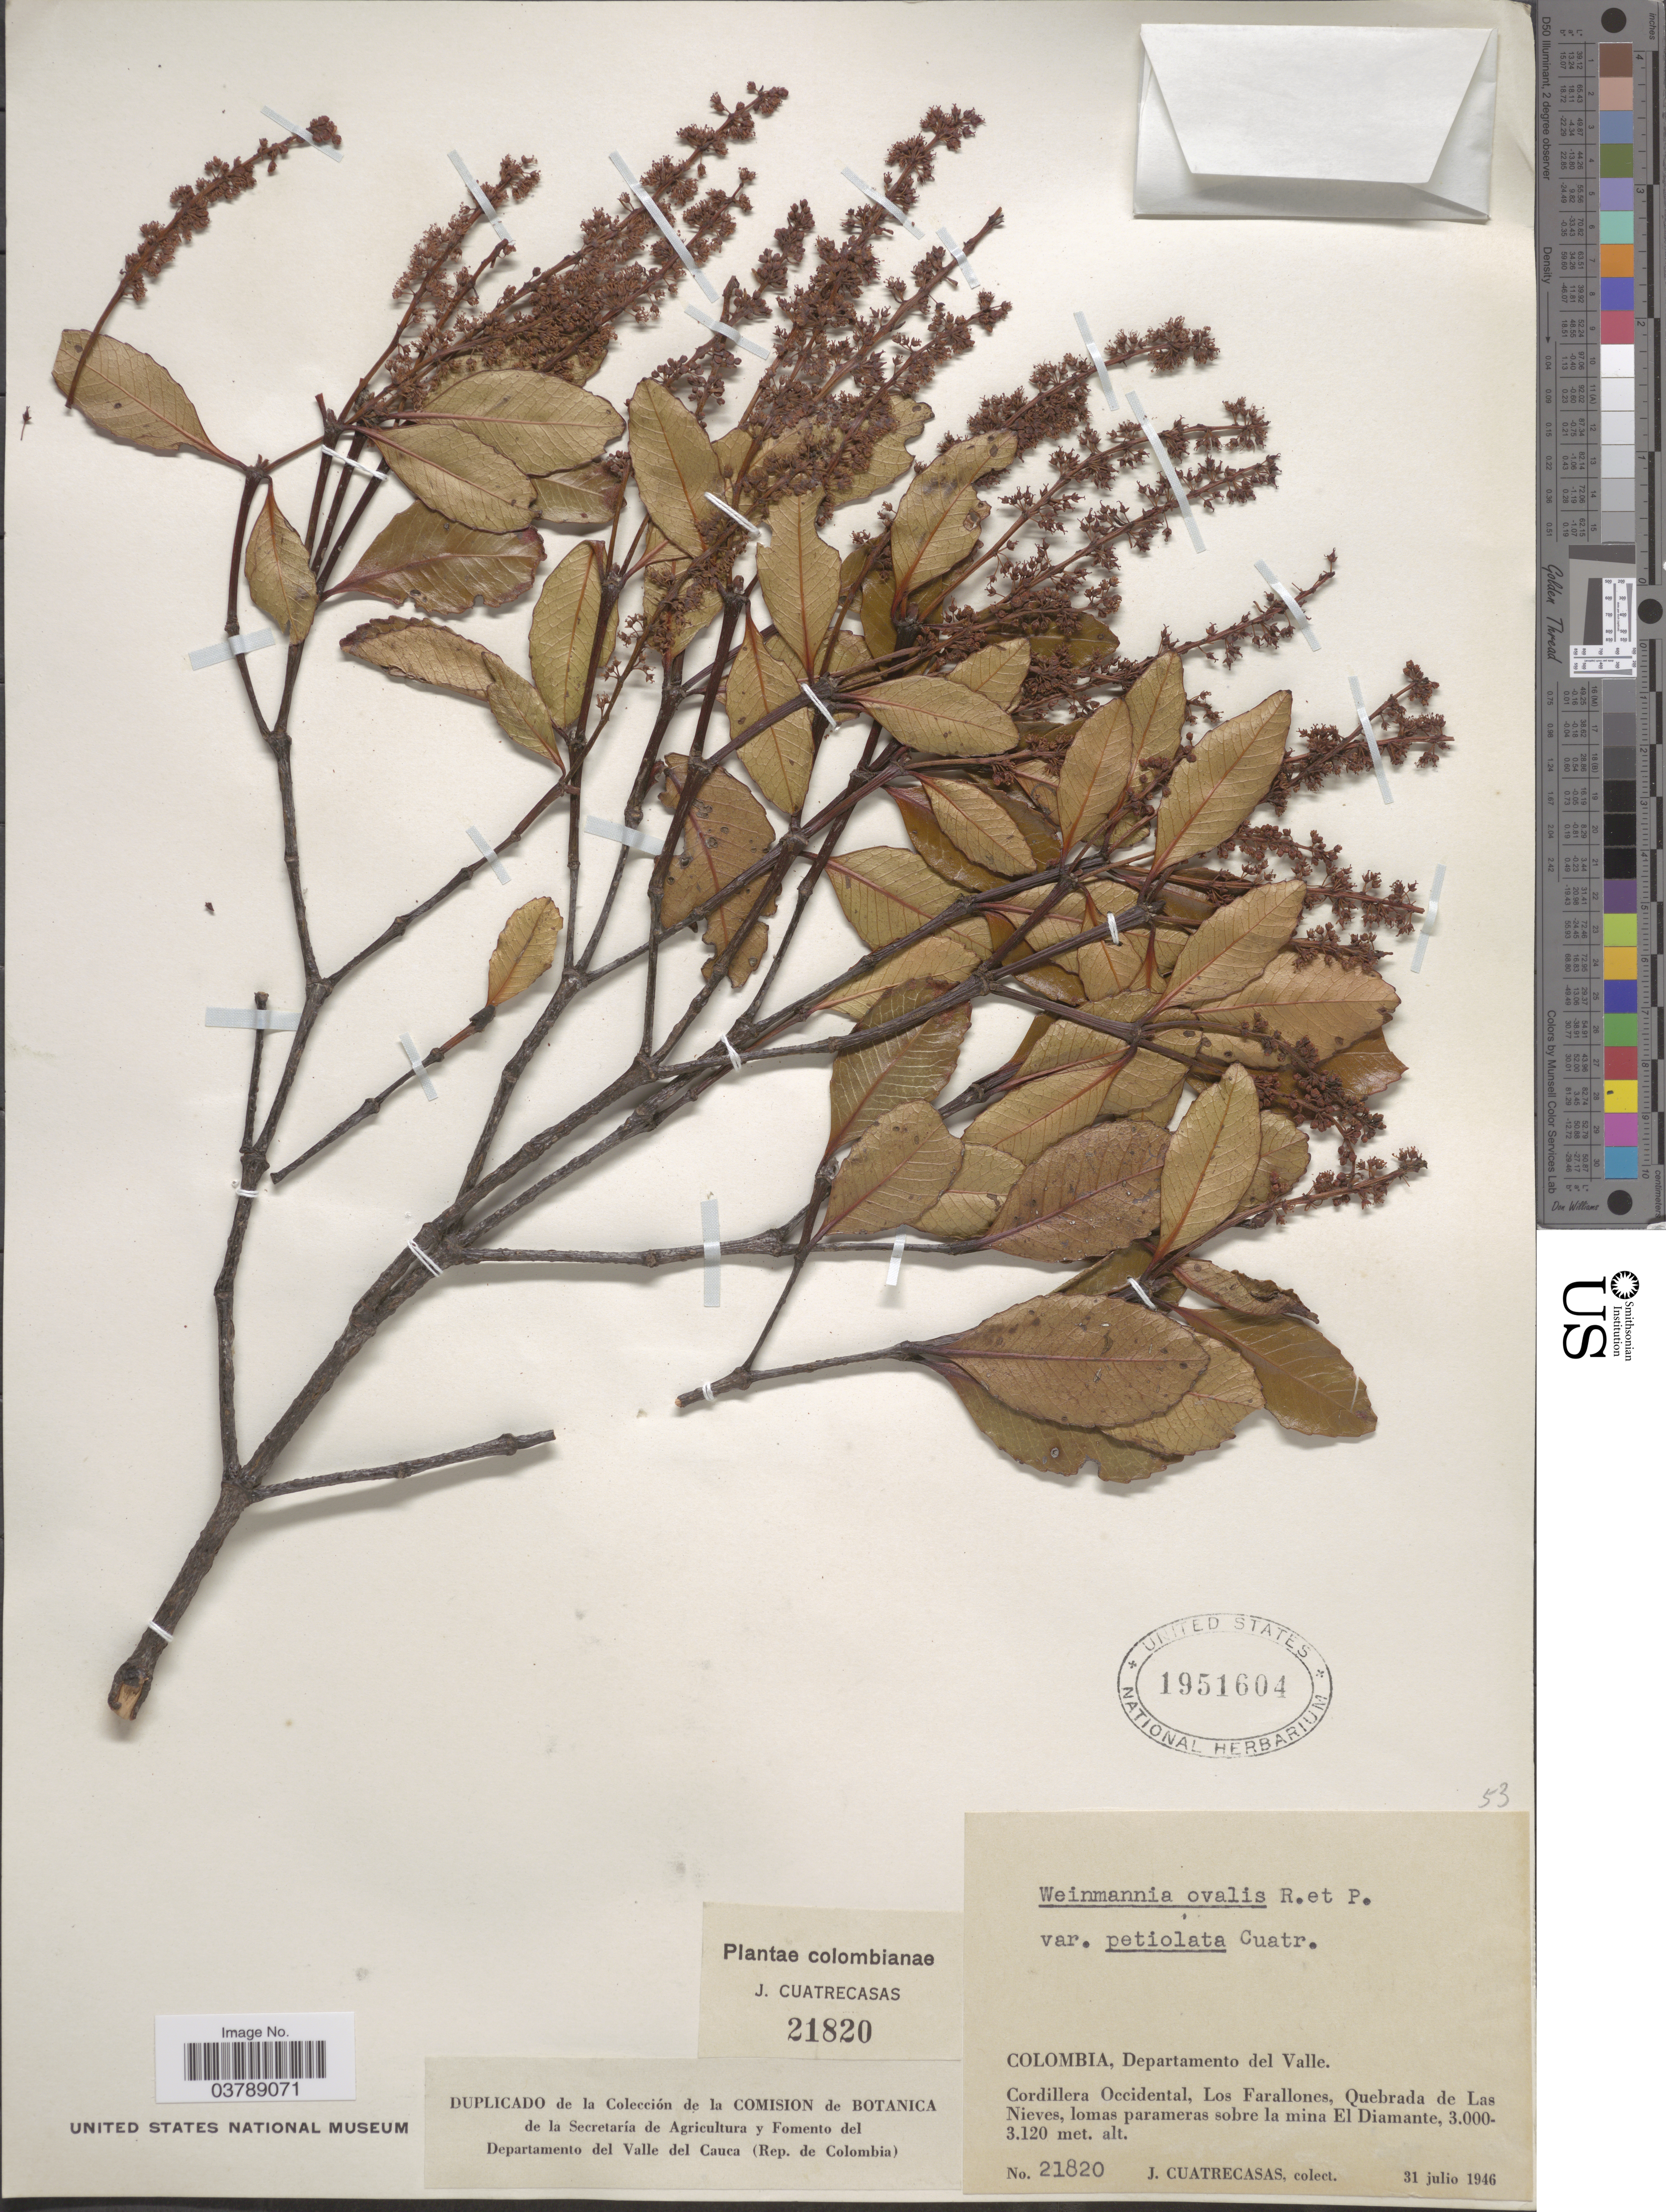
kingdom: Plantae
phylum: Tracheophyta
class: Magnoliopsida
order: Oxalidales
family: Cunoniaceae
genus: Weinmannia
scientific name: Weinmannia elliptica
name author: Kunth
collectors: J. Cuatrecasas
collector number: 21820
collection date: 1946-07-31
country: Colombia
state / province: Valle del Cauca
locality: Departamento del Valle. Cordillera Occidental: Los Farallones, Quebrada de Las Nieves, lomas parameras sobre la mina El Diamante.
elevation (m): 3000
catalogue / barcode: US 1951604